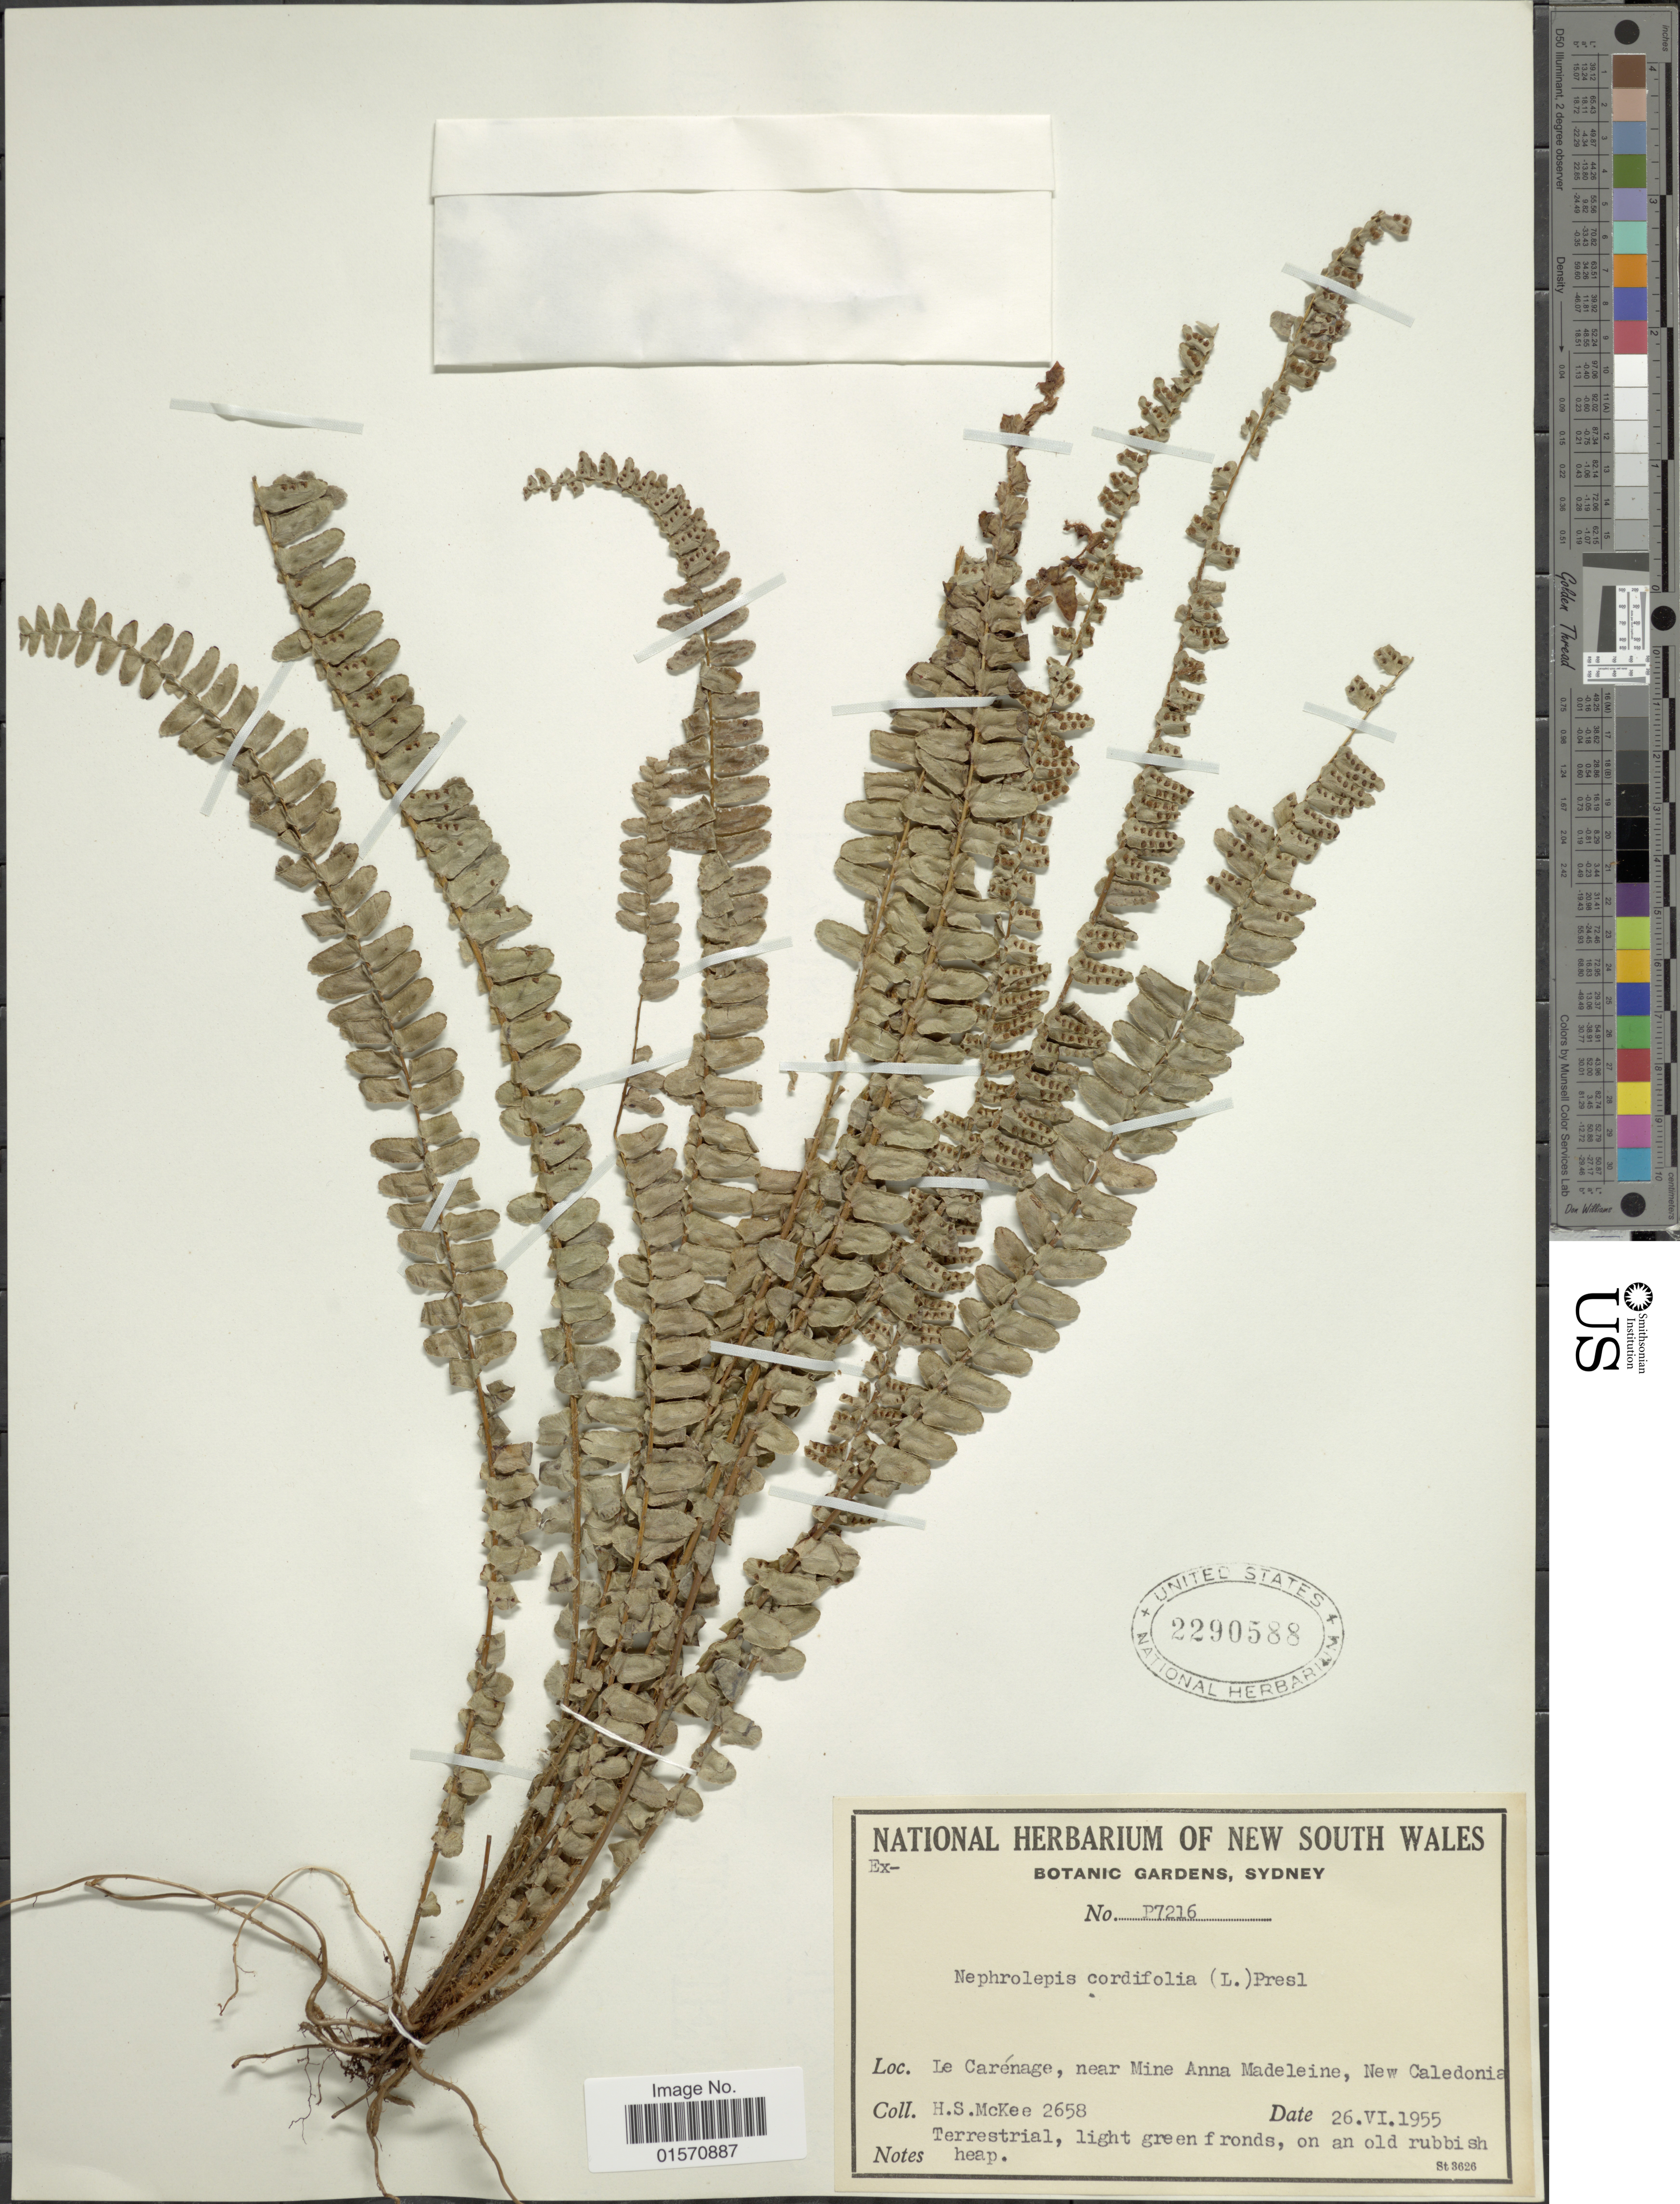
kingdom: Plantae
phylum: Tracheophyta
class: Polypodiopsida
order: Polypodiales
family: Nephrolepidaceae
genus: Nephrolepis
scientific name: Nephrolepis cordifolia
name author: (L.) C. Presl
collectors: H. S. McKee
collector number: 2658/P7216?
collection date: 1955-06-26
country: New Caledonia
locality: Le Carénage, near Mine Anna Madeleine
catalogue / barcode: US 2290588